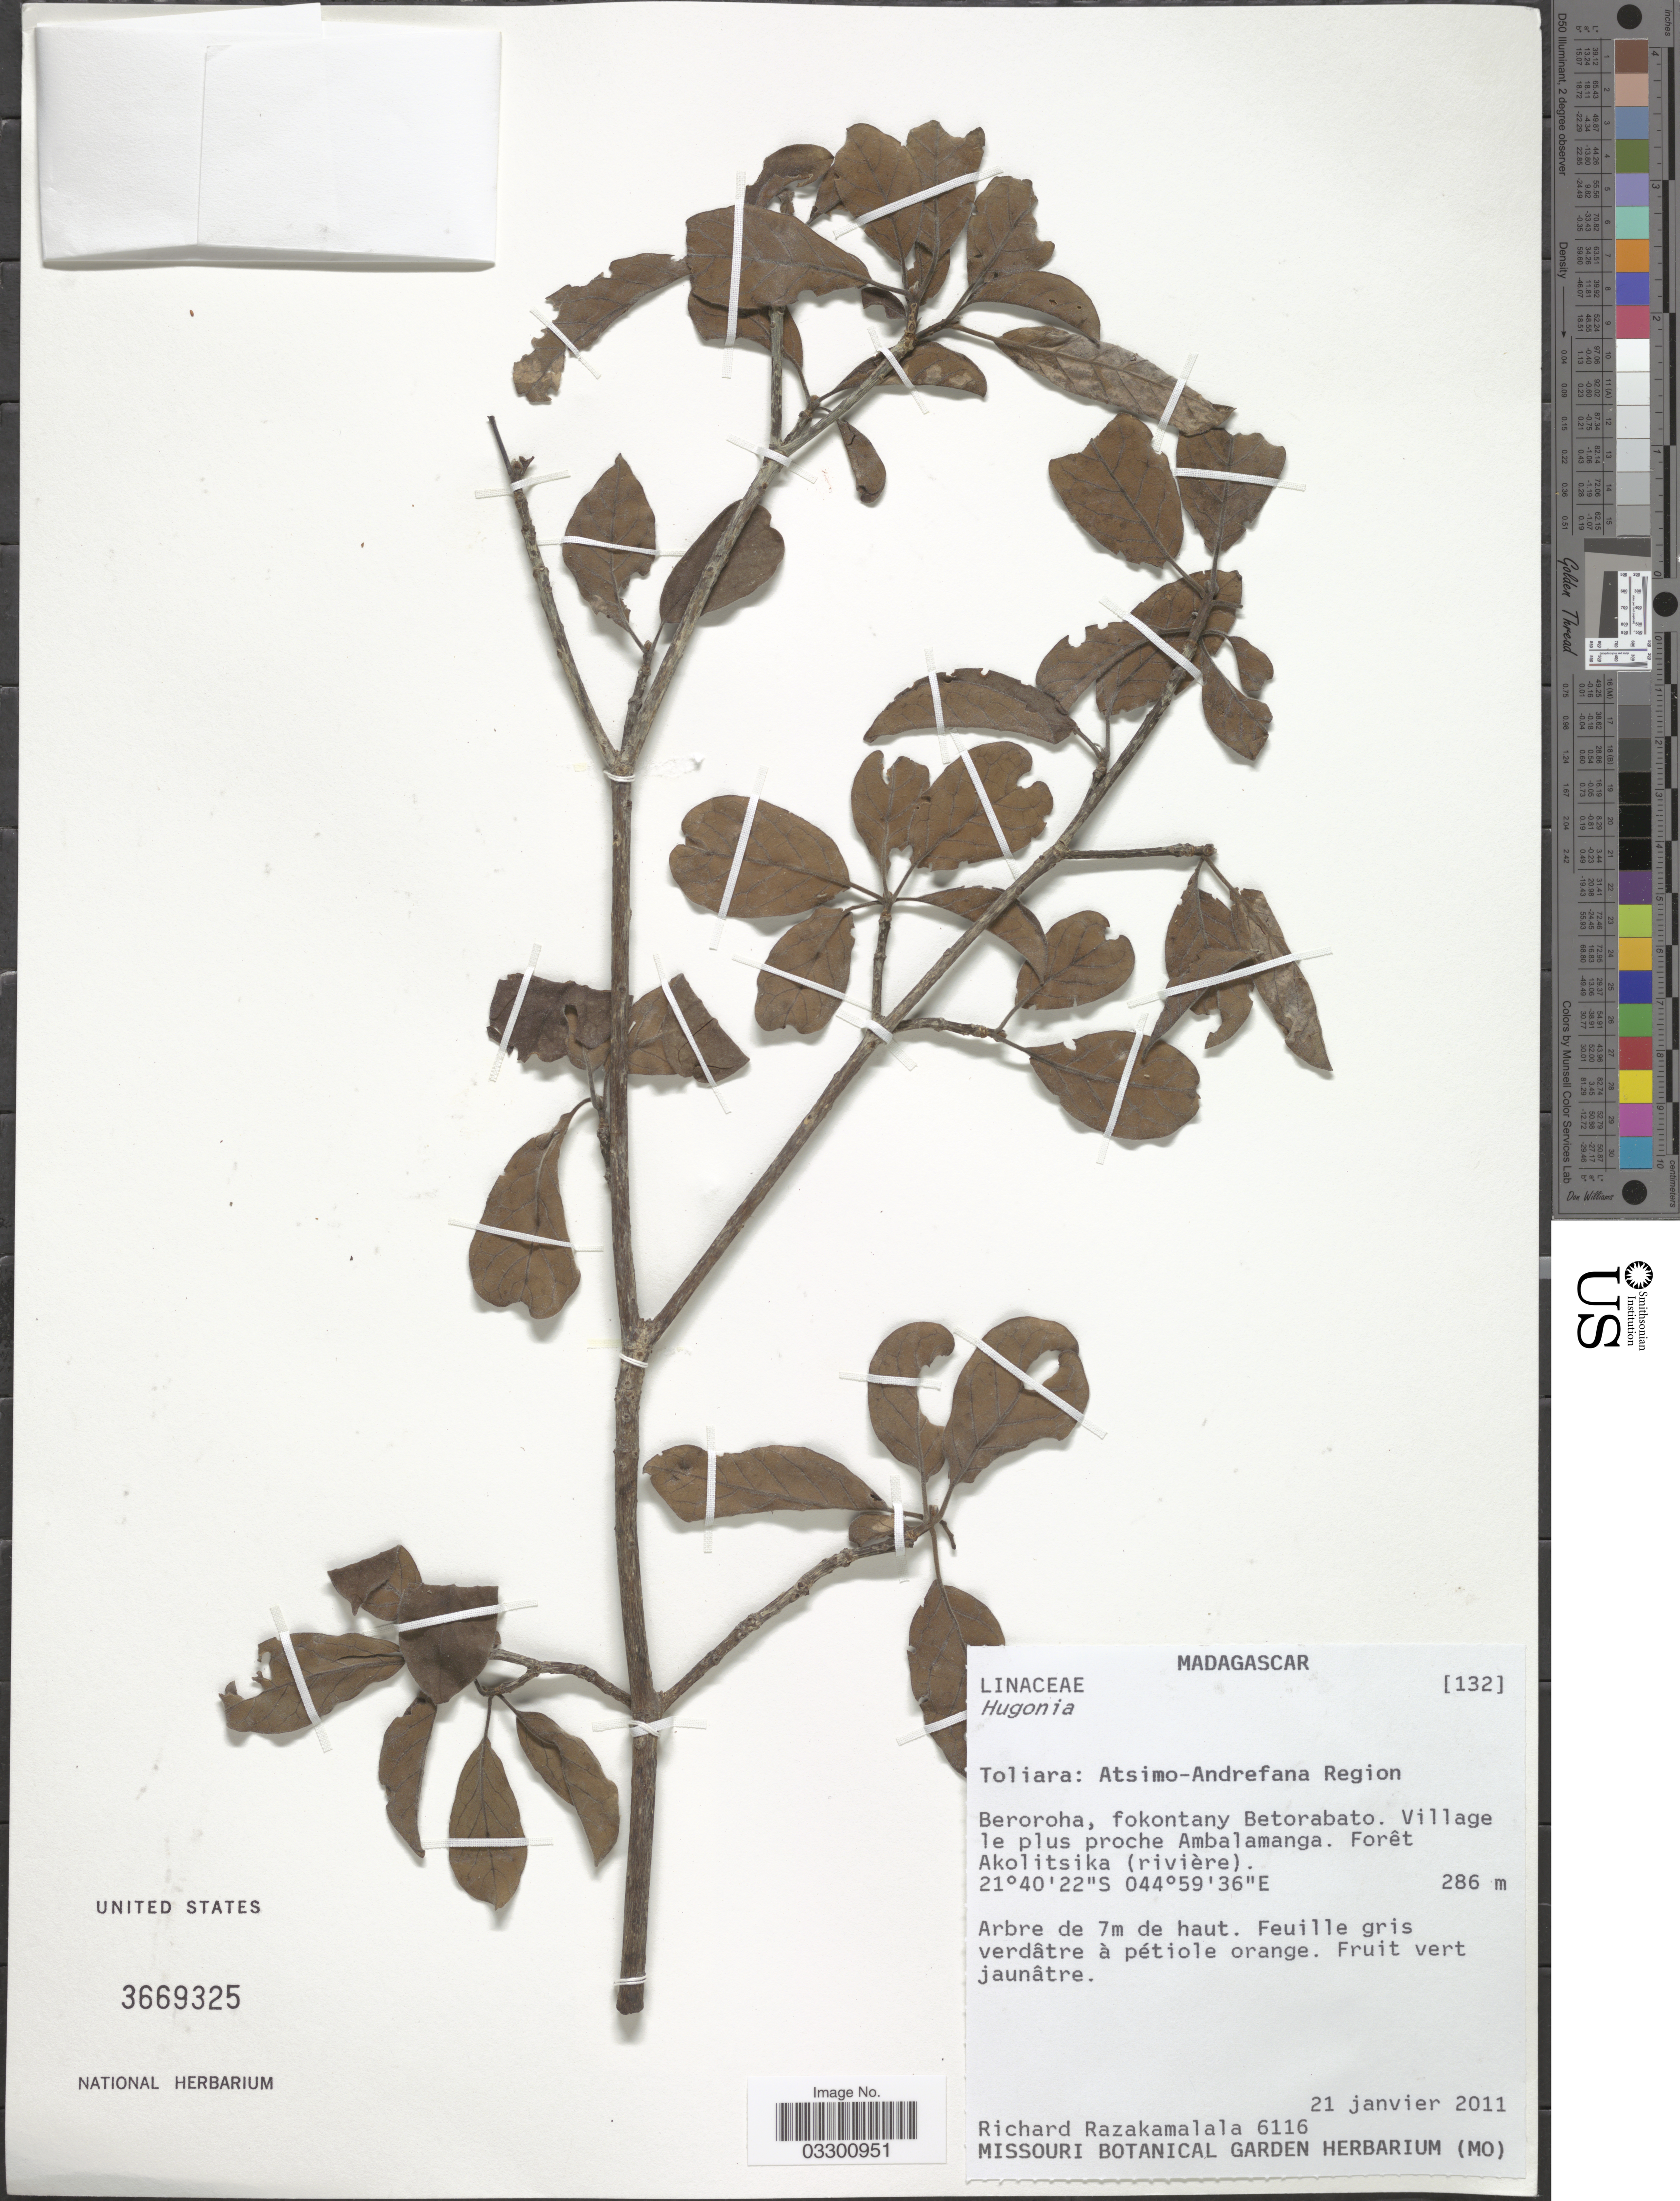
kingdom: Plantae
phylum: Tracheophyta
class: Magnoliopsida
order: Malpighiales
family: Linaceae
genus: Hugonia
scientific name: Hugonia sp.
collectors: R. Razakamalala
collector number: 6116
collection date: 2011-01-21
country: Madagascar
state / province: Atsimo-Andrefana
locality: Atsimo-Andrefana Region. Beroroha, fokontany Betorabato. Village le plus proche Ambalamanga. Forêt Akolitsika (rivière).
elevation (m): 286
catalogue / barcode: US 3669325